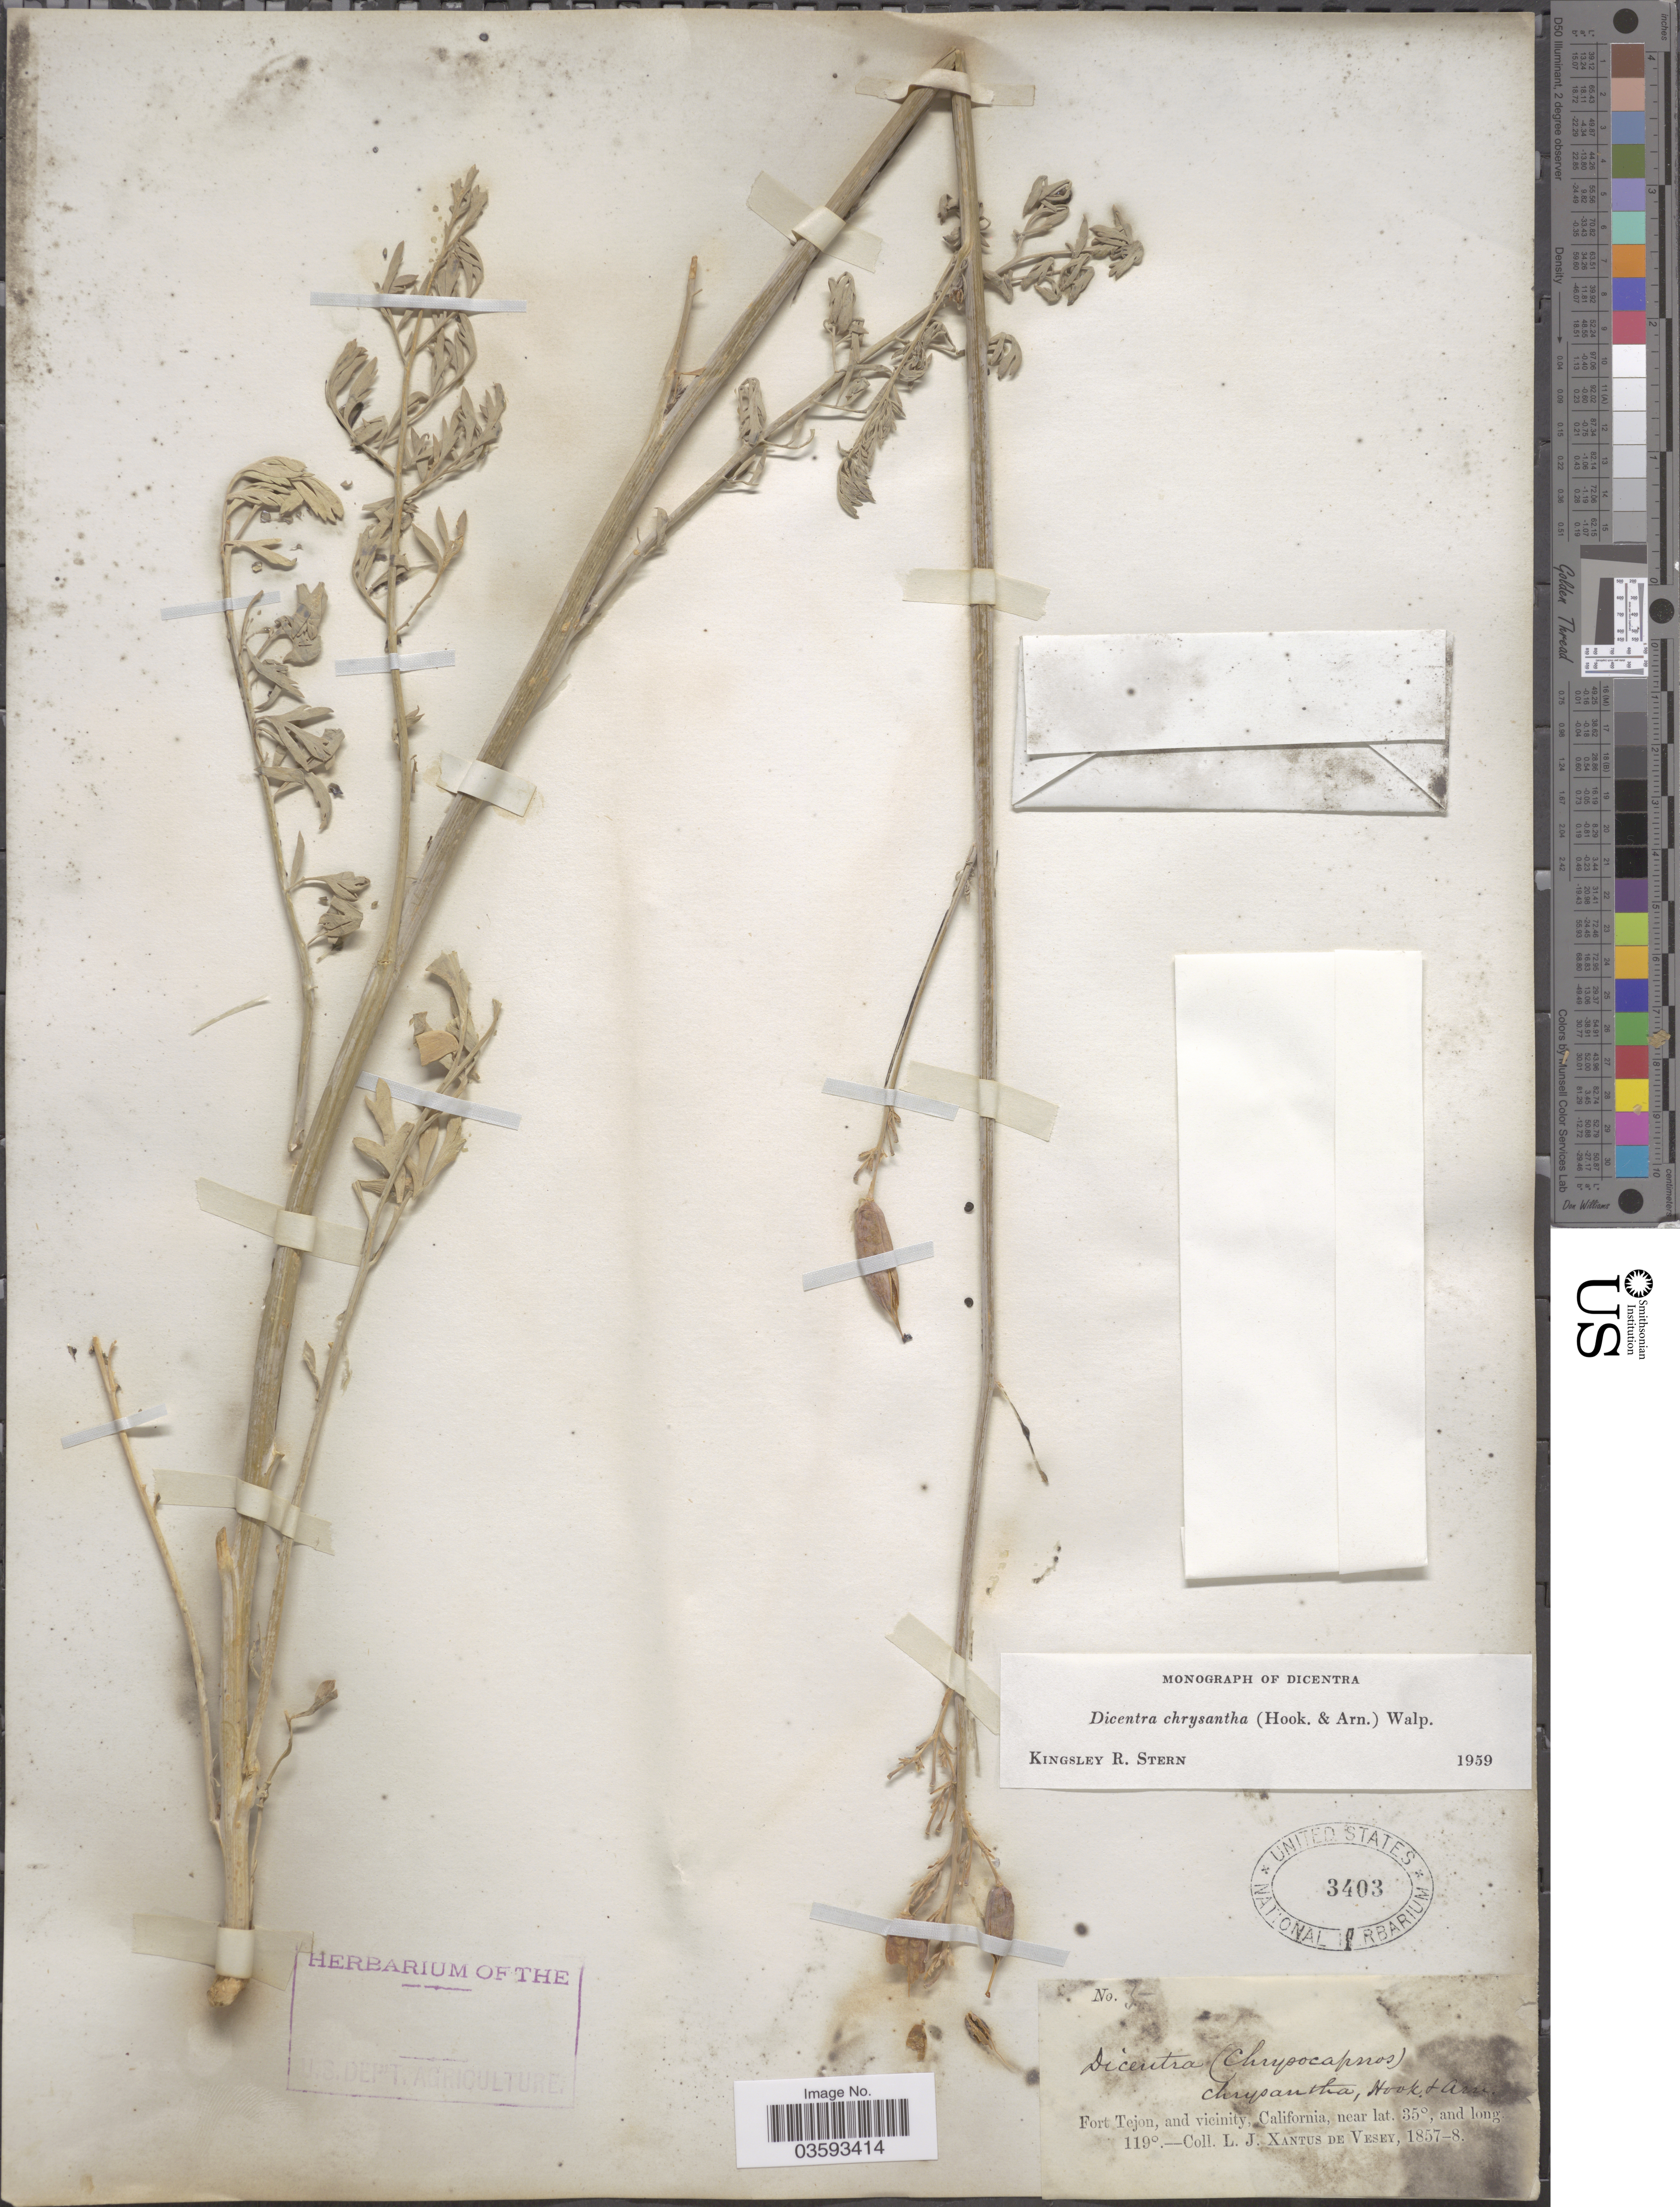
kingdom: Plantae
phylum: Tracheophyta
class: Magnoliopsida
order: Ranunculales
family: Papaveraceae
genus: Ehrendorferia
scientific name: Ehrendorferia chrysantha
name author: (Hook. & Arn.) Rylander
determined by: Strong, M. T., (US), Smithsonian Institution - National Museum of Natural History (UNITED STATES)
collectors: L. Xantus de Vesey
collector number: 5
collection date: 1857/1858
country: United States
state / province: California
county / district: Kern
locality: Fort Tejon, and vicinity.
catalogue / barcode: US 3403